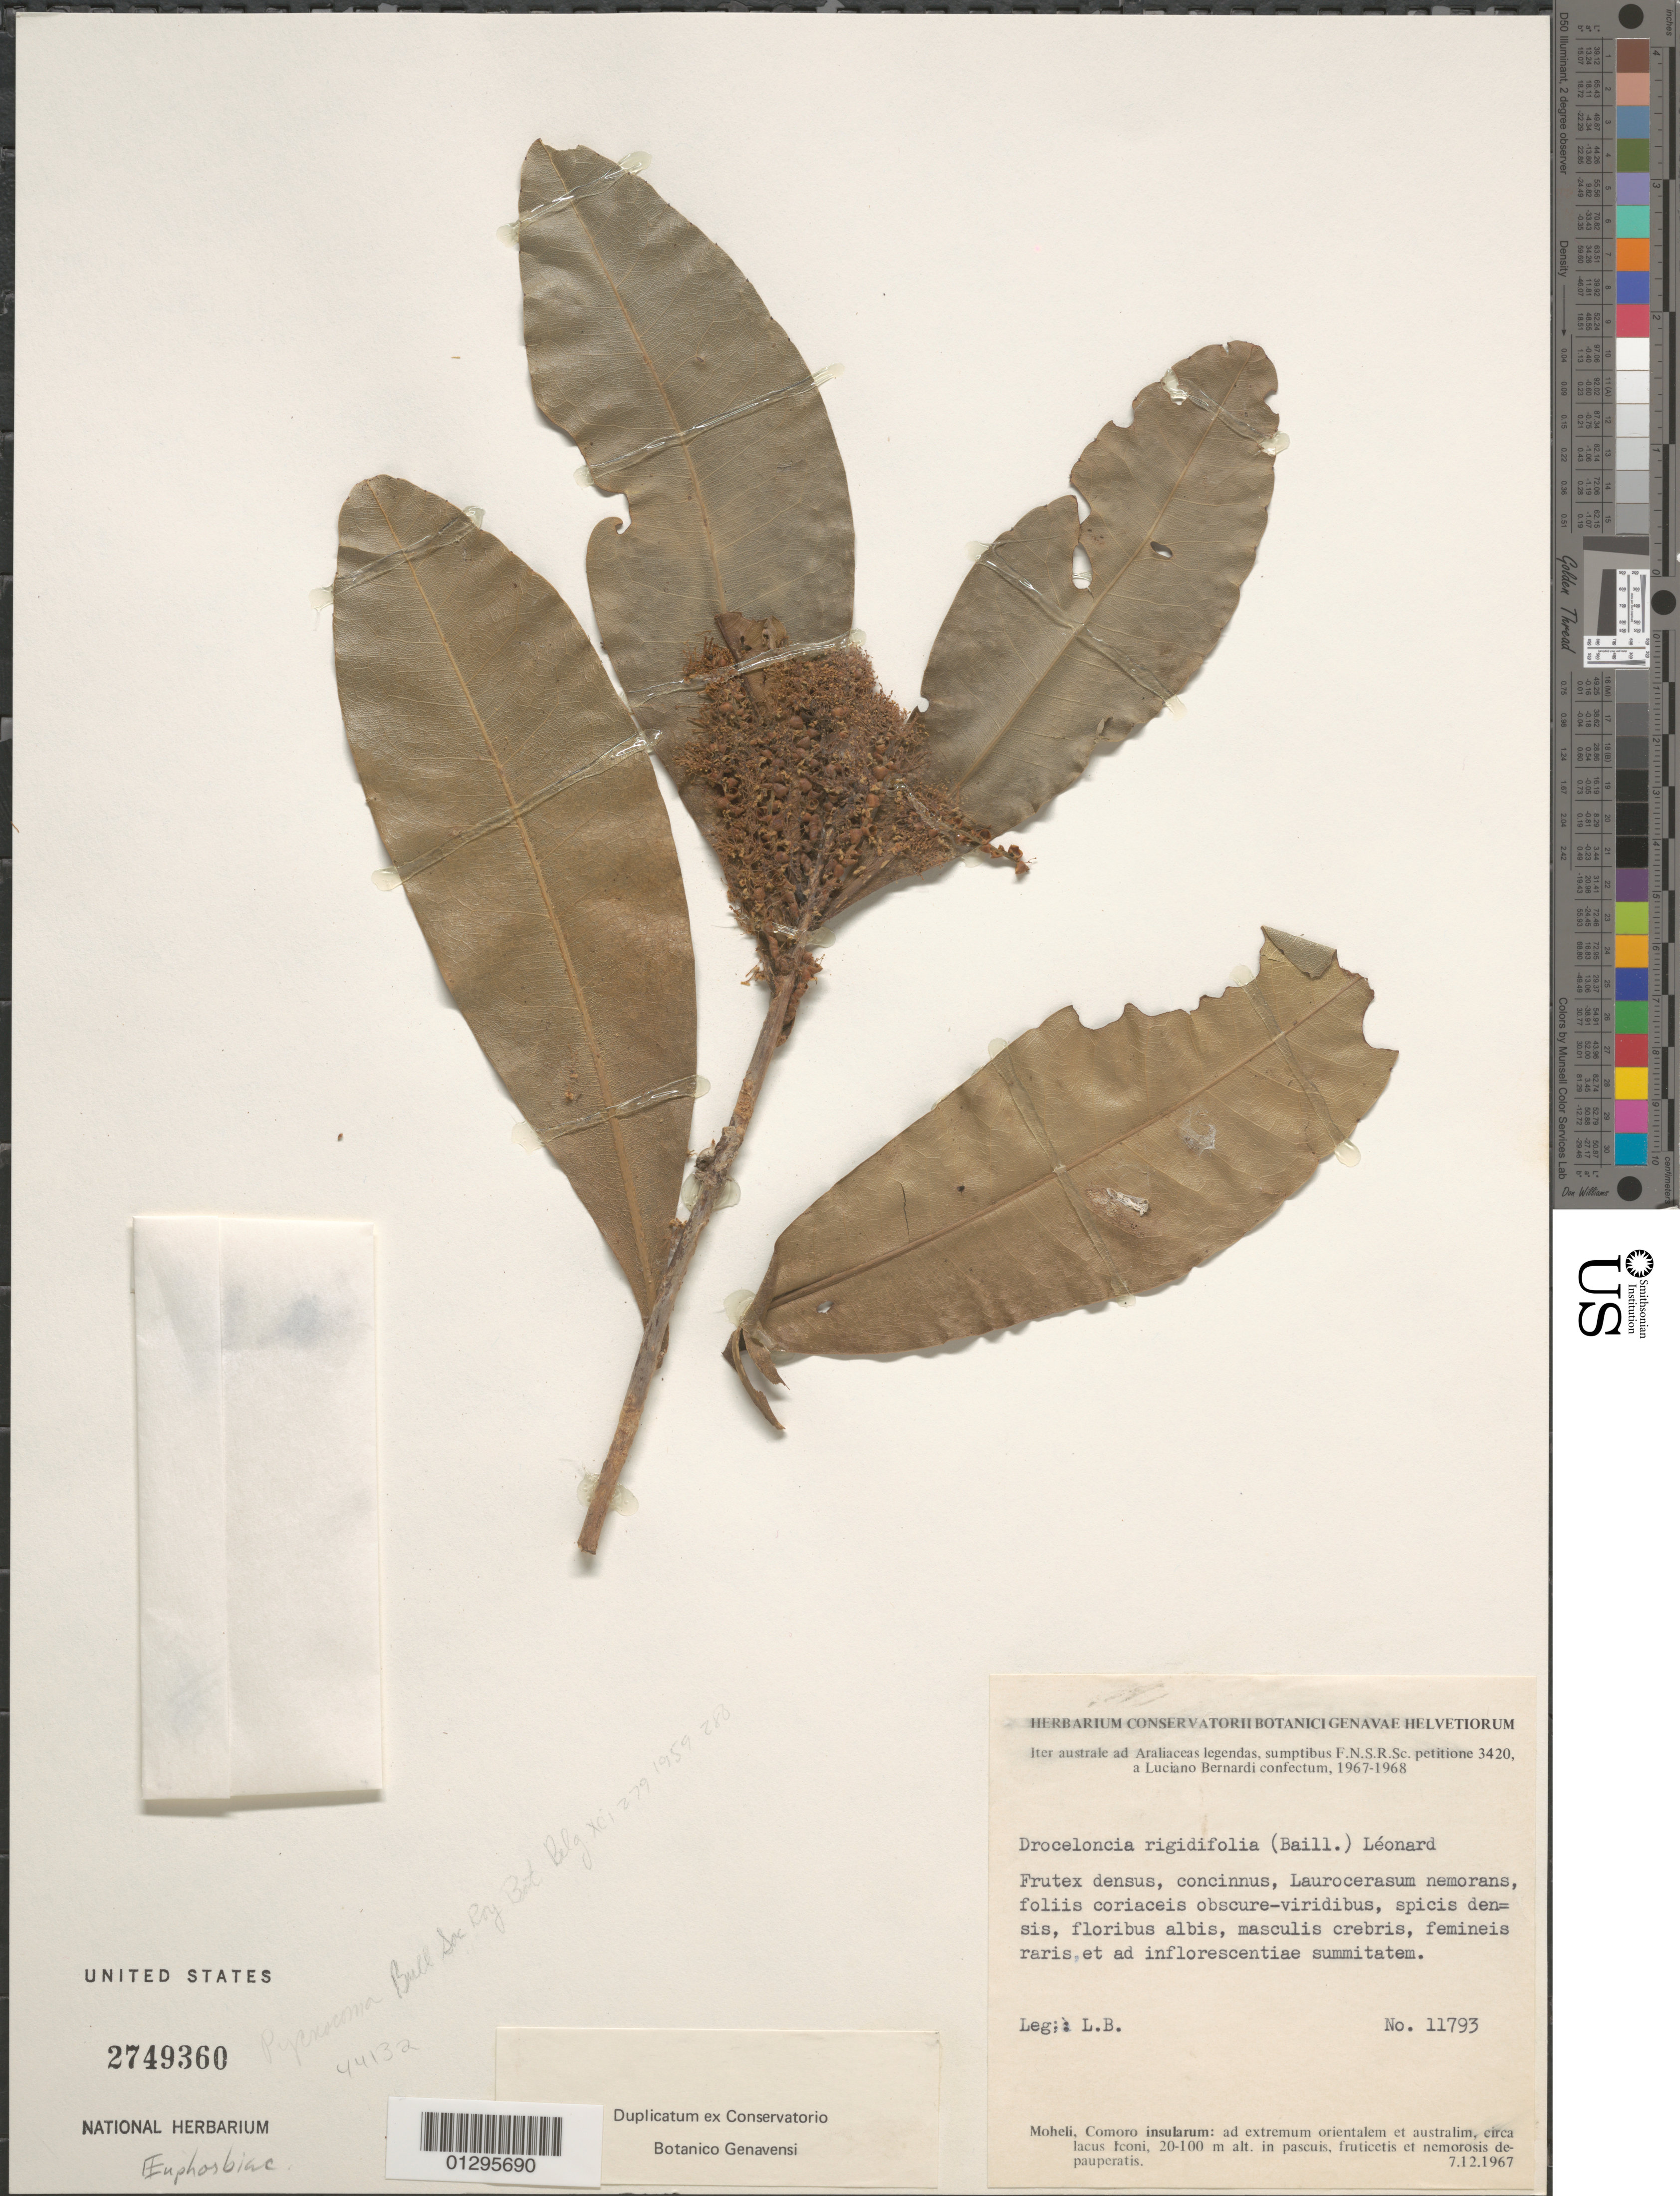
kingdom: Plantae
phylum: Tracheophyta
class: Magnoliopsida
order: Malpighiales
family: Euphorbiaceae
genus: Droceloncia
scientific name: Droceloncia rigidifolia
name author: (Baill.) J. Léonard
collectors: L. Bernardi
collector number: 11793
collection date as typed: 7 Dec 1967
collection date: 1967-12-07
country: Comoros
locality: Moheli.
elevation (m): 20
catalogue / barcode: US 2749360